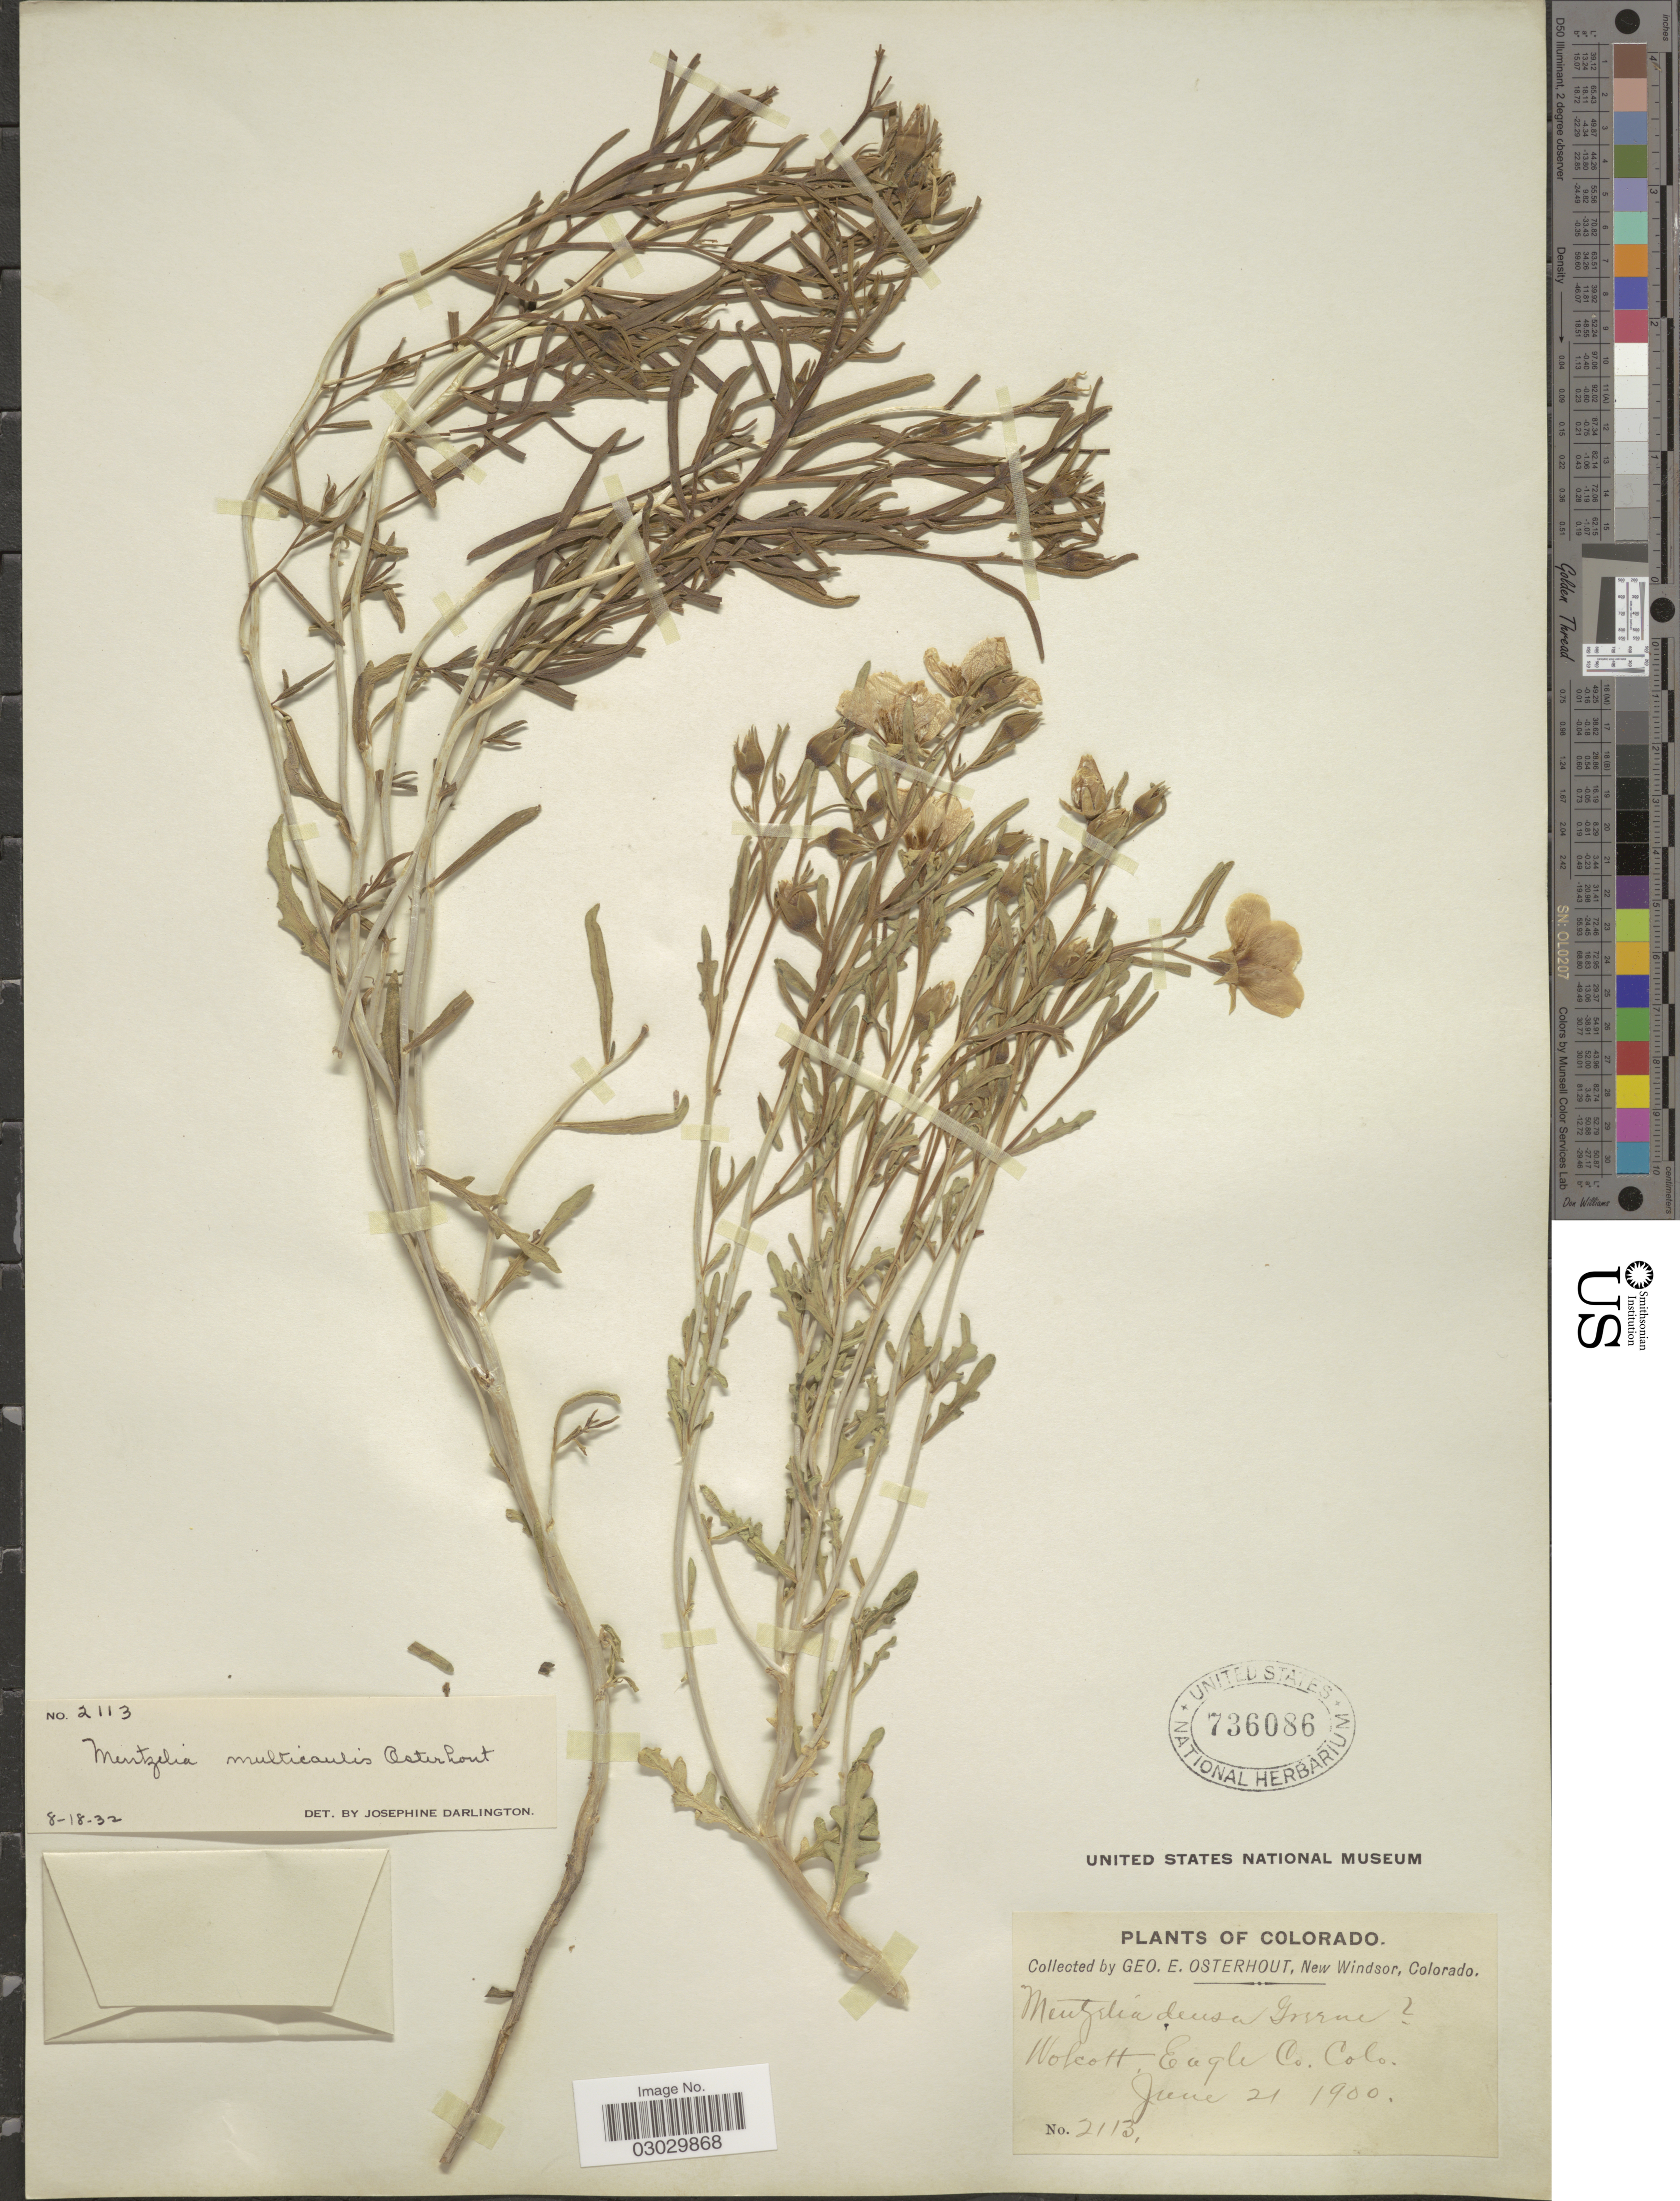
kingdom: Plantae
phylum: Tracheophyta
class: Magnoliopsida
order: Cornales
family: Loasaceae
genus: Mentzelia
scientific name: Mentzelia multicaulis var. multicaulis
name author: (Osterh.) J. Darl.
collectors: G. Osterhout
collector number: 2113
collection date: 1900-06-21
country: United States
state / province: Colorado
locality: Wolcott, Eagle Co.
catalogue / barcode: US 736086